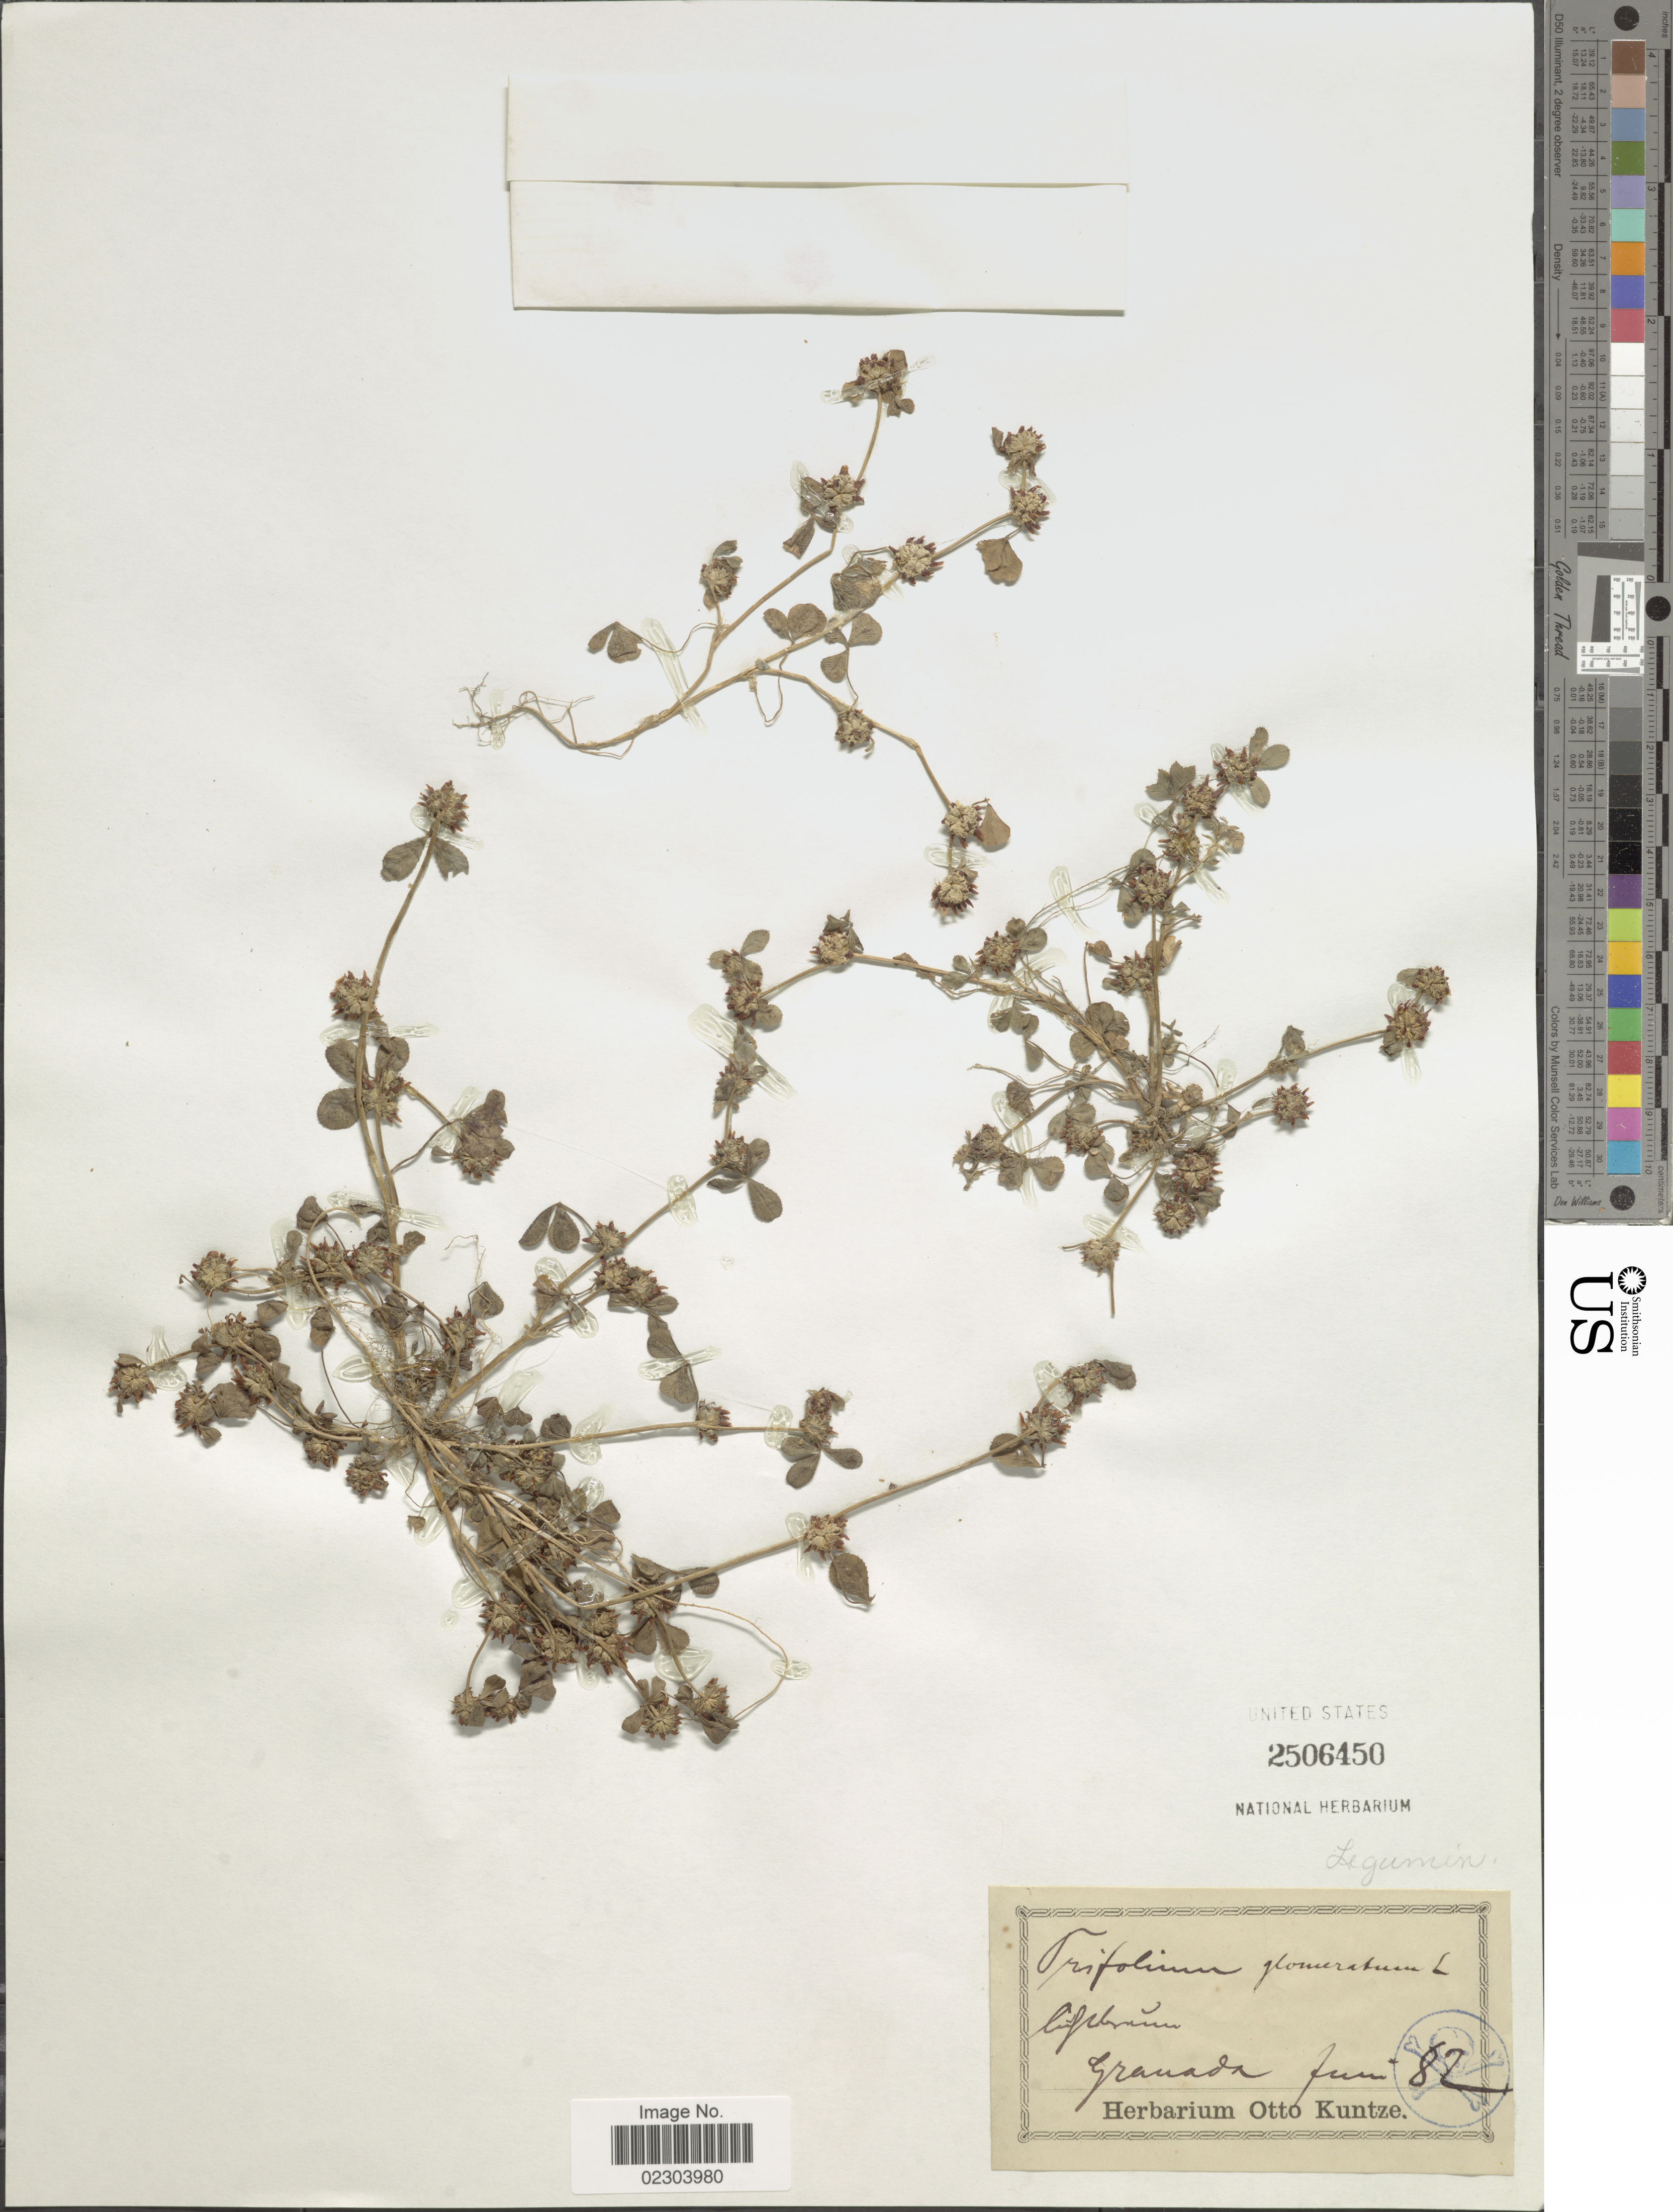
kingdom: Plantae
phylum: Tracheophyta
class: Magnoliopsida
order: Fabales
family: Fabaceae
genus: Trifolium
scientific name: Trifolium glomeratum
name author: L.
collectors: ex herb. Otto Kuntze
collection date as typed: Transcribed d/m/y: /6/82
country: Nicaragua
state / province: Granada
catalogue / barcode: US 2506450